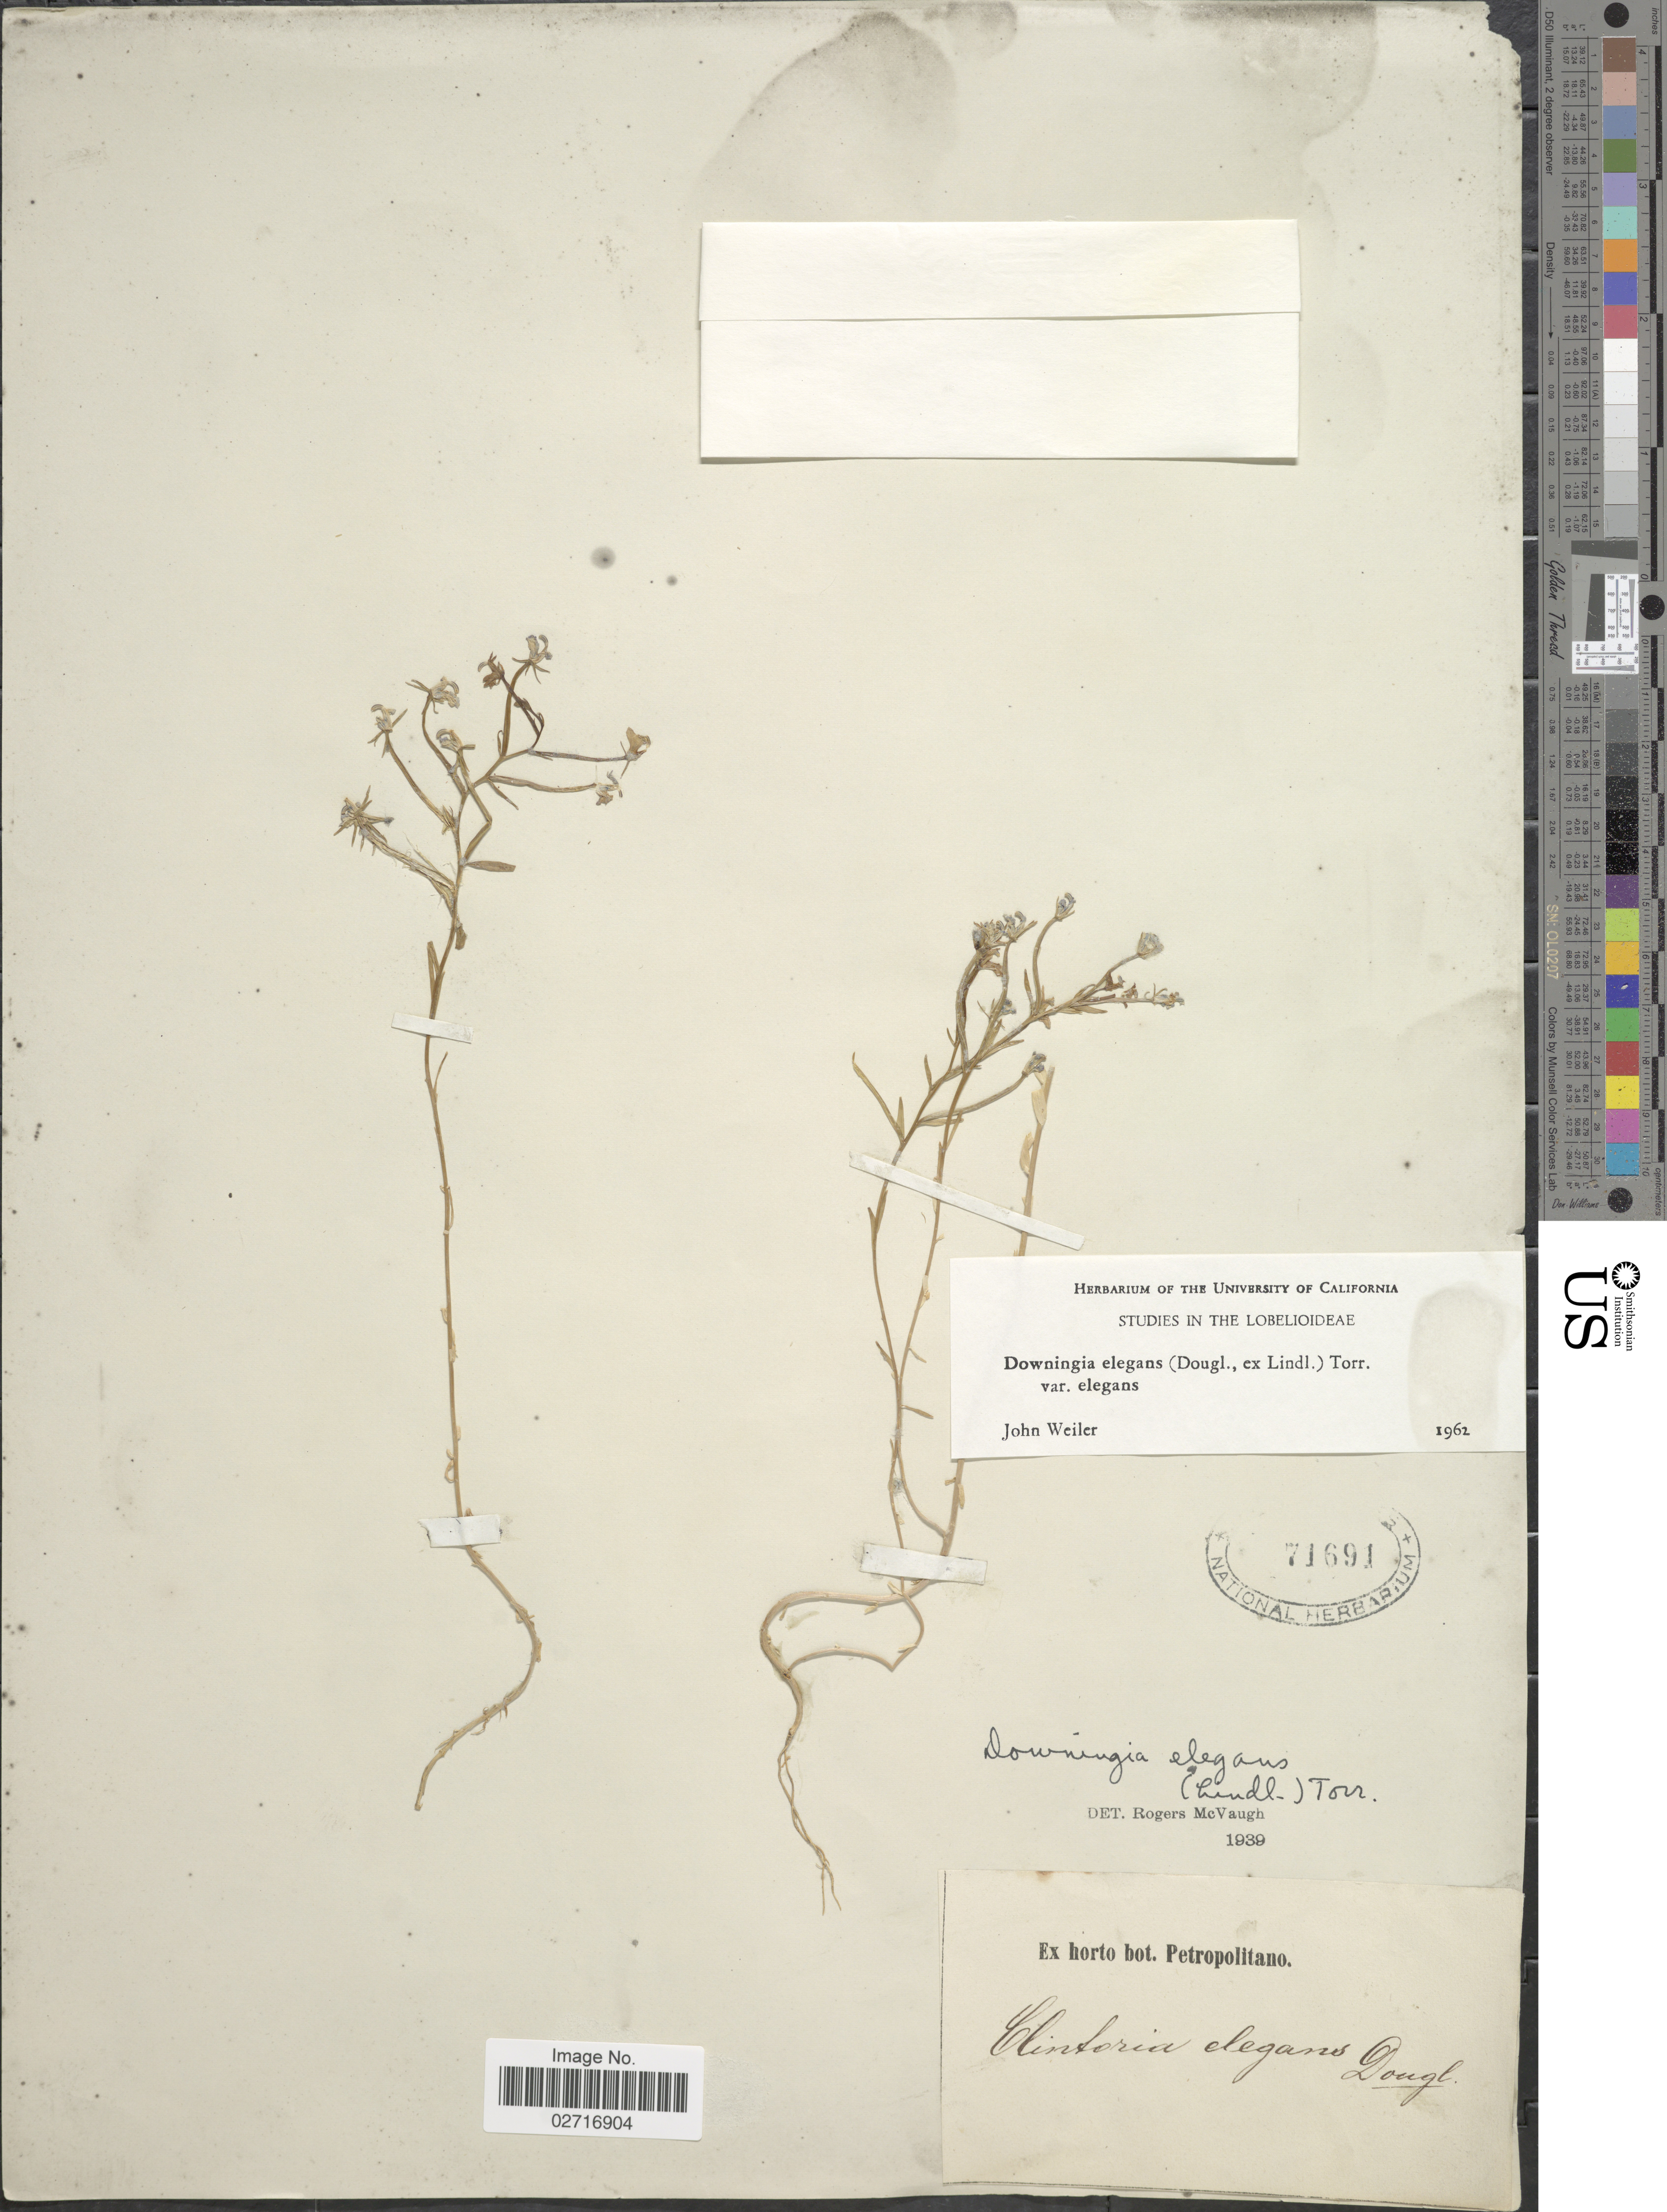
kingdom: Plantae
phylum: Tracheophyta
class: Magnoliopsida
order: Asterales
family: Campanulaceae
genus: Downingia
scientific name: Downingia elegans var. elegans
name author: (Douglas ex Lindl.) Torr. ex A. Gray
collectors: ex Horto Bot. Petropolitano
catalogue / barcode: US 71691